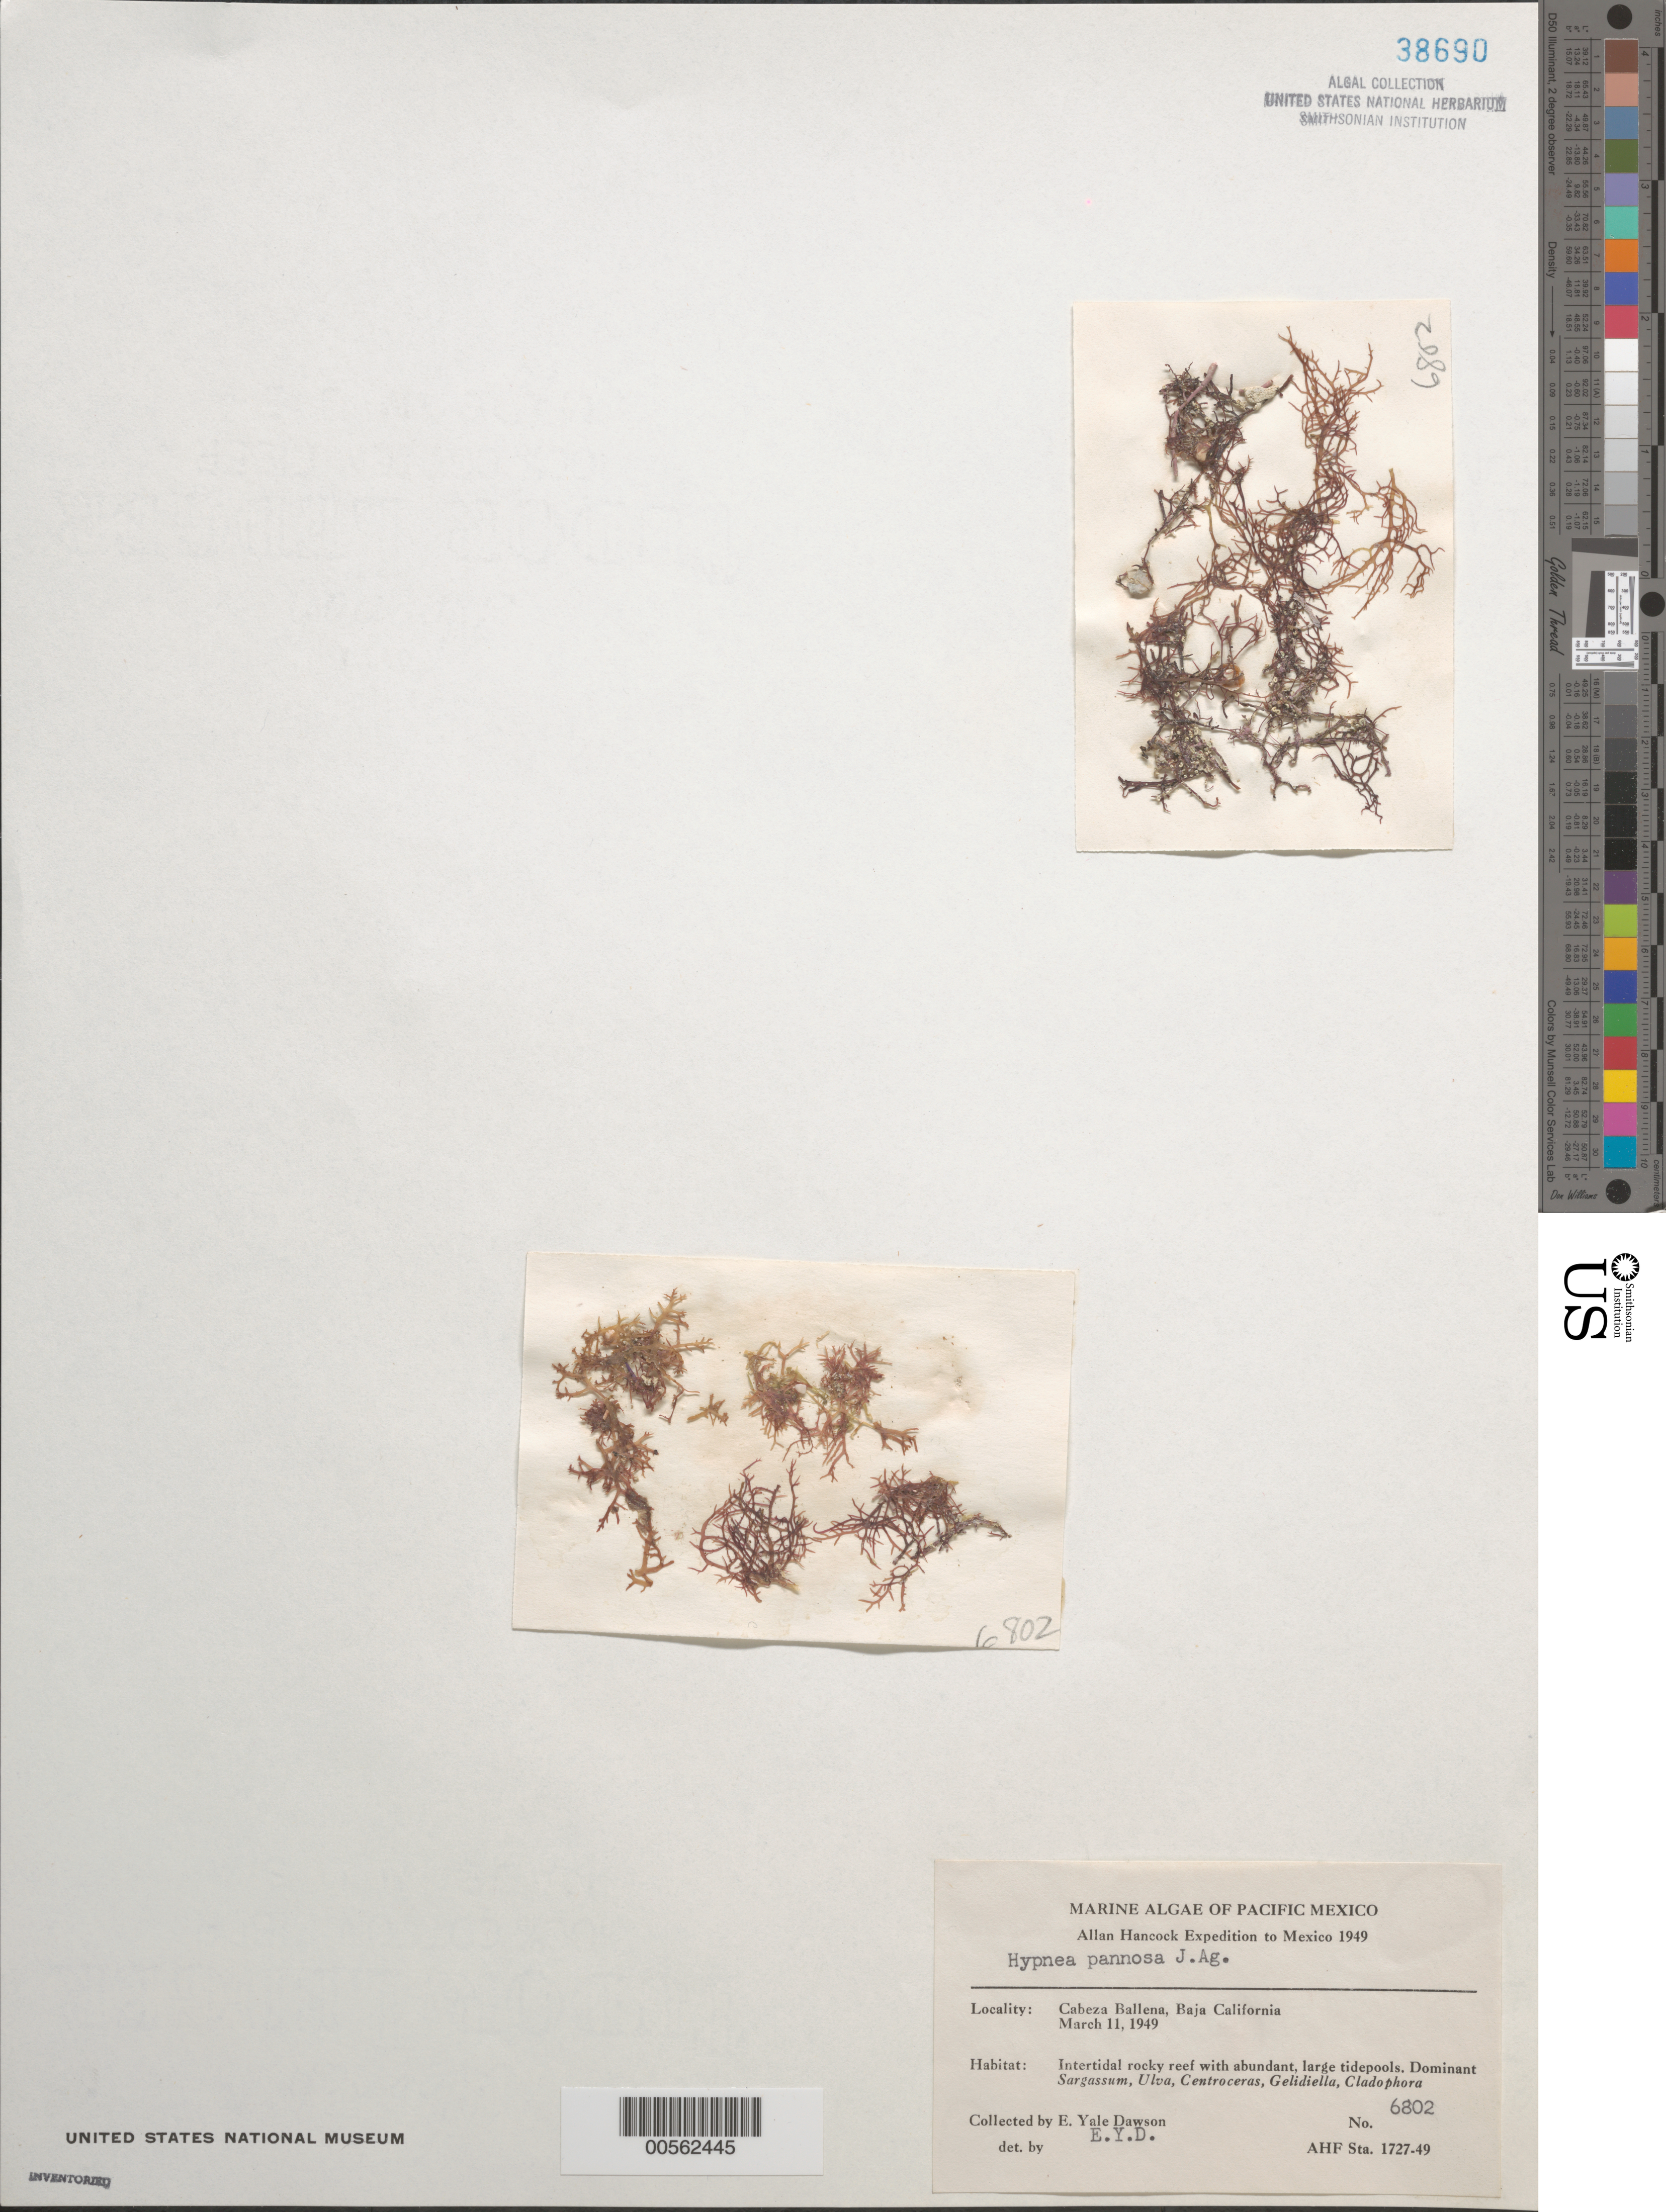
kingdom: Plantae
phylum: Rhodophyta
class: Florideophyceae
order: Gigartinales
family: Cystocloniaceae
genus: Hypnea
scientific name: Hypnea pannosa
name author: J. Agardh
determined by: Dawson, E. Y.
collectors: E. Y. Dawson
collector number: EYD 6802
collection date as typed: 11 Mar 1949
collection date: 1949-03-11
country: Mexico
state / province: Baja California Sur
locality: Cabeza Ballena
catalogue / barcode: US 38690